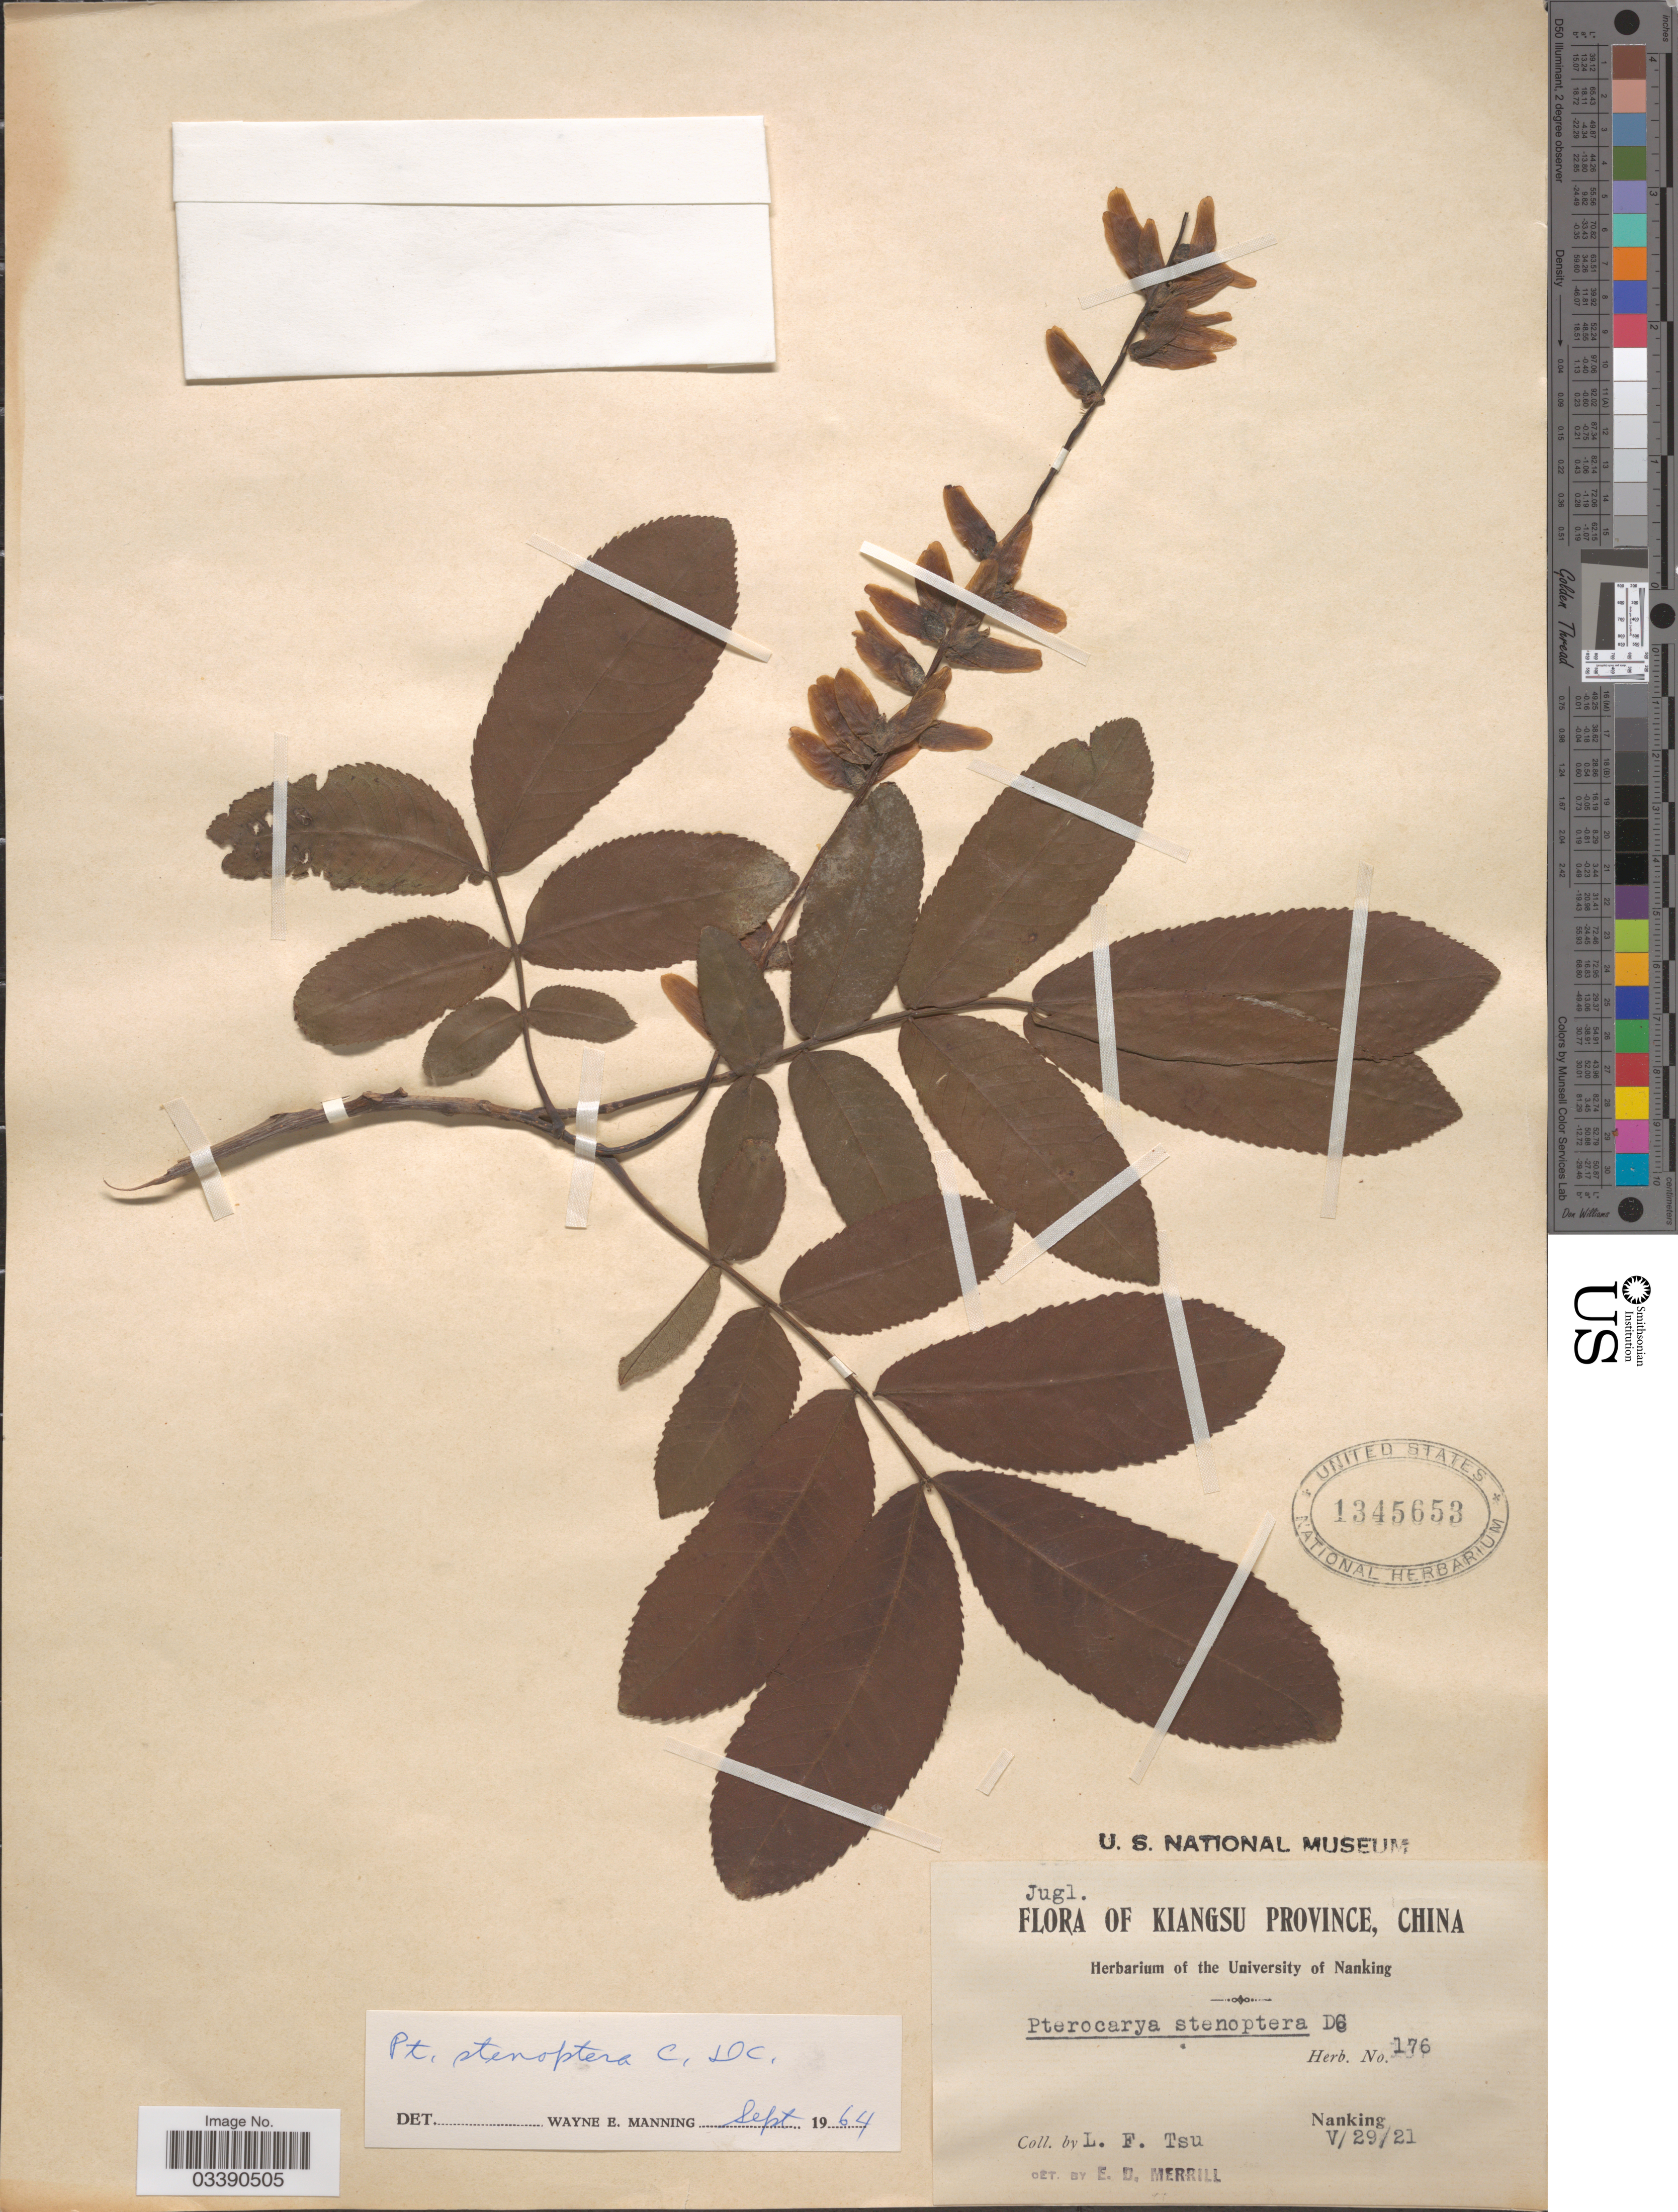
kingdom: Plantae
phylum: Tracheophyta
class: Magnoliopsida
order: Fagales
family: Juglandaceae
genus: Pterocarya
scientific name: Pterocarya stenoptera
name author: C. DC.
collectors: L. Tsu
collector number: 176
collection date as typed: Transcribed d/m/y: 29/5/21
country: China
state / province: Jiangsu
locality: Kiangsu Province. Nanking.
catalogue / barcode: US 1345653